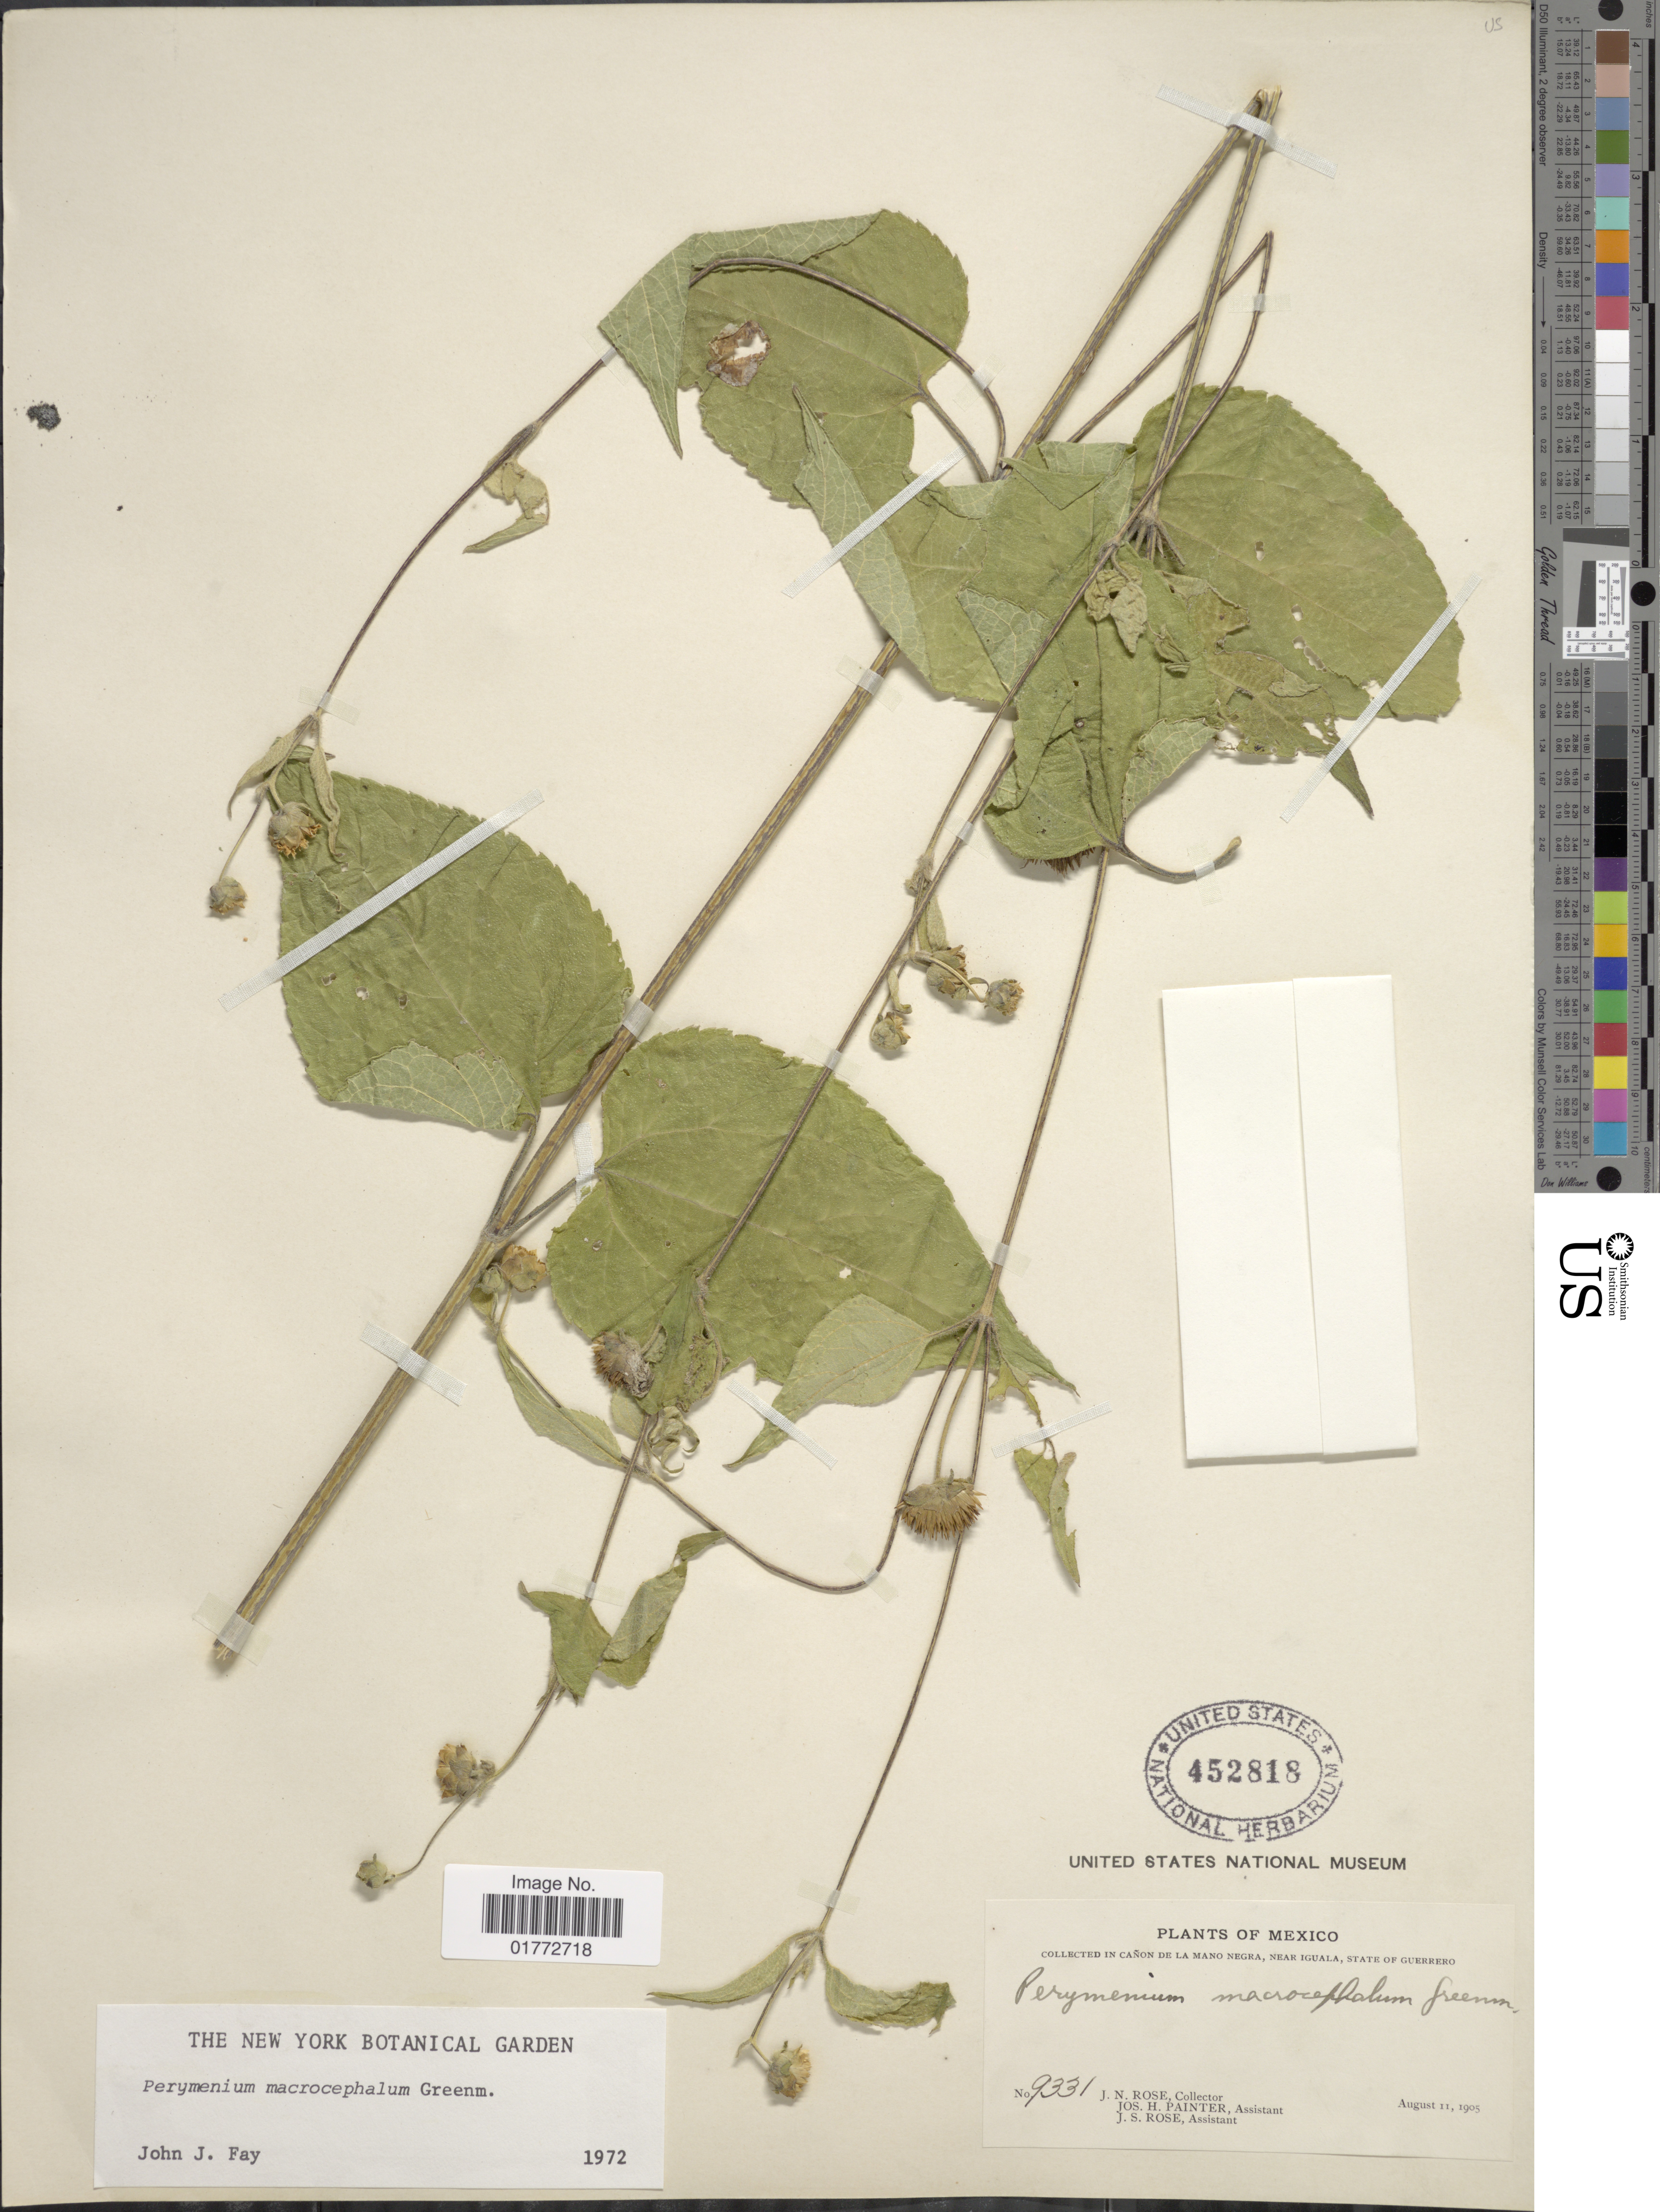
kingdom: Plantae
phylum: Tracheophyta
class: Magnoliopsida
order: Asterales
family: Asteraceae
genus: Perymenium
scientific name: Perymenium macrocephalum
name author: Greenm.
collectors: J. N. Rose, J. H. Painter & J. S. Rose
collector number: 9331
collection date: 1905-08-11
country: Mexico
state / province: Guerrero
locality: Canon de la Mano Negra, near Iguala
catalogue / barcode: US 452818